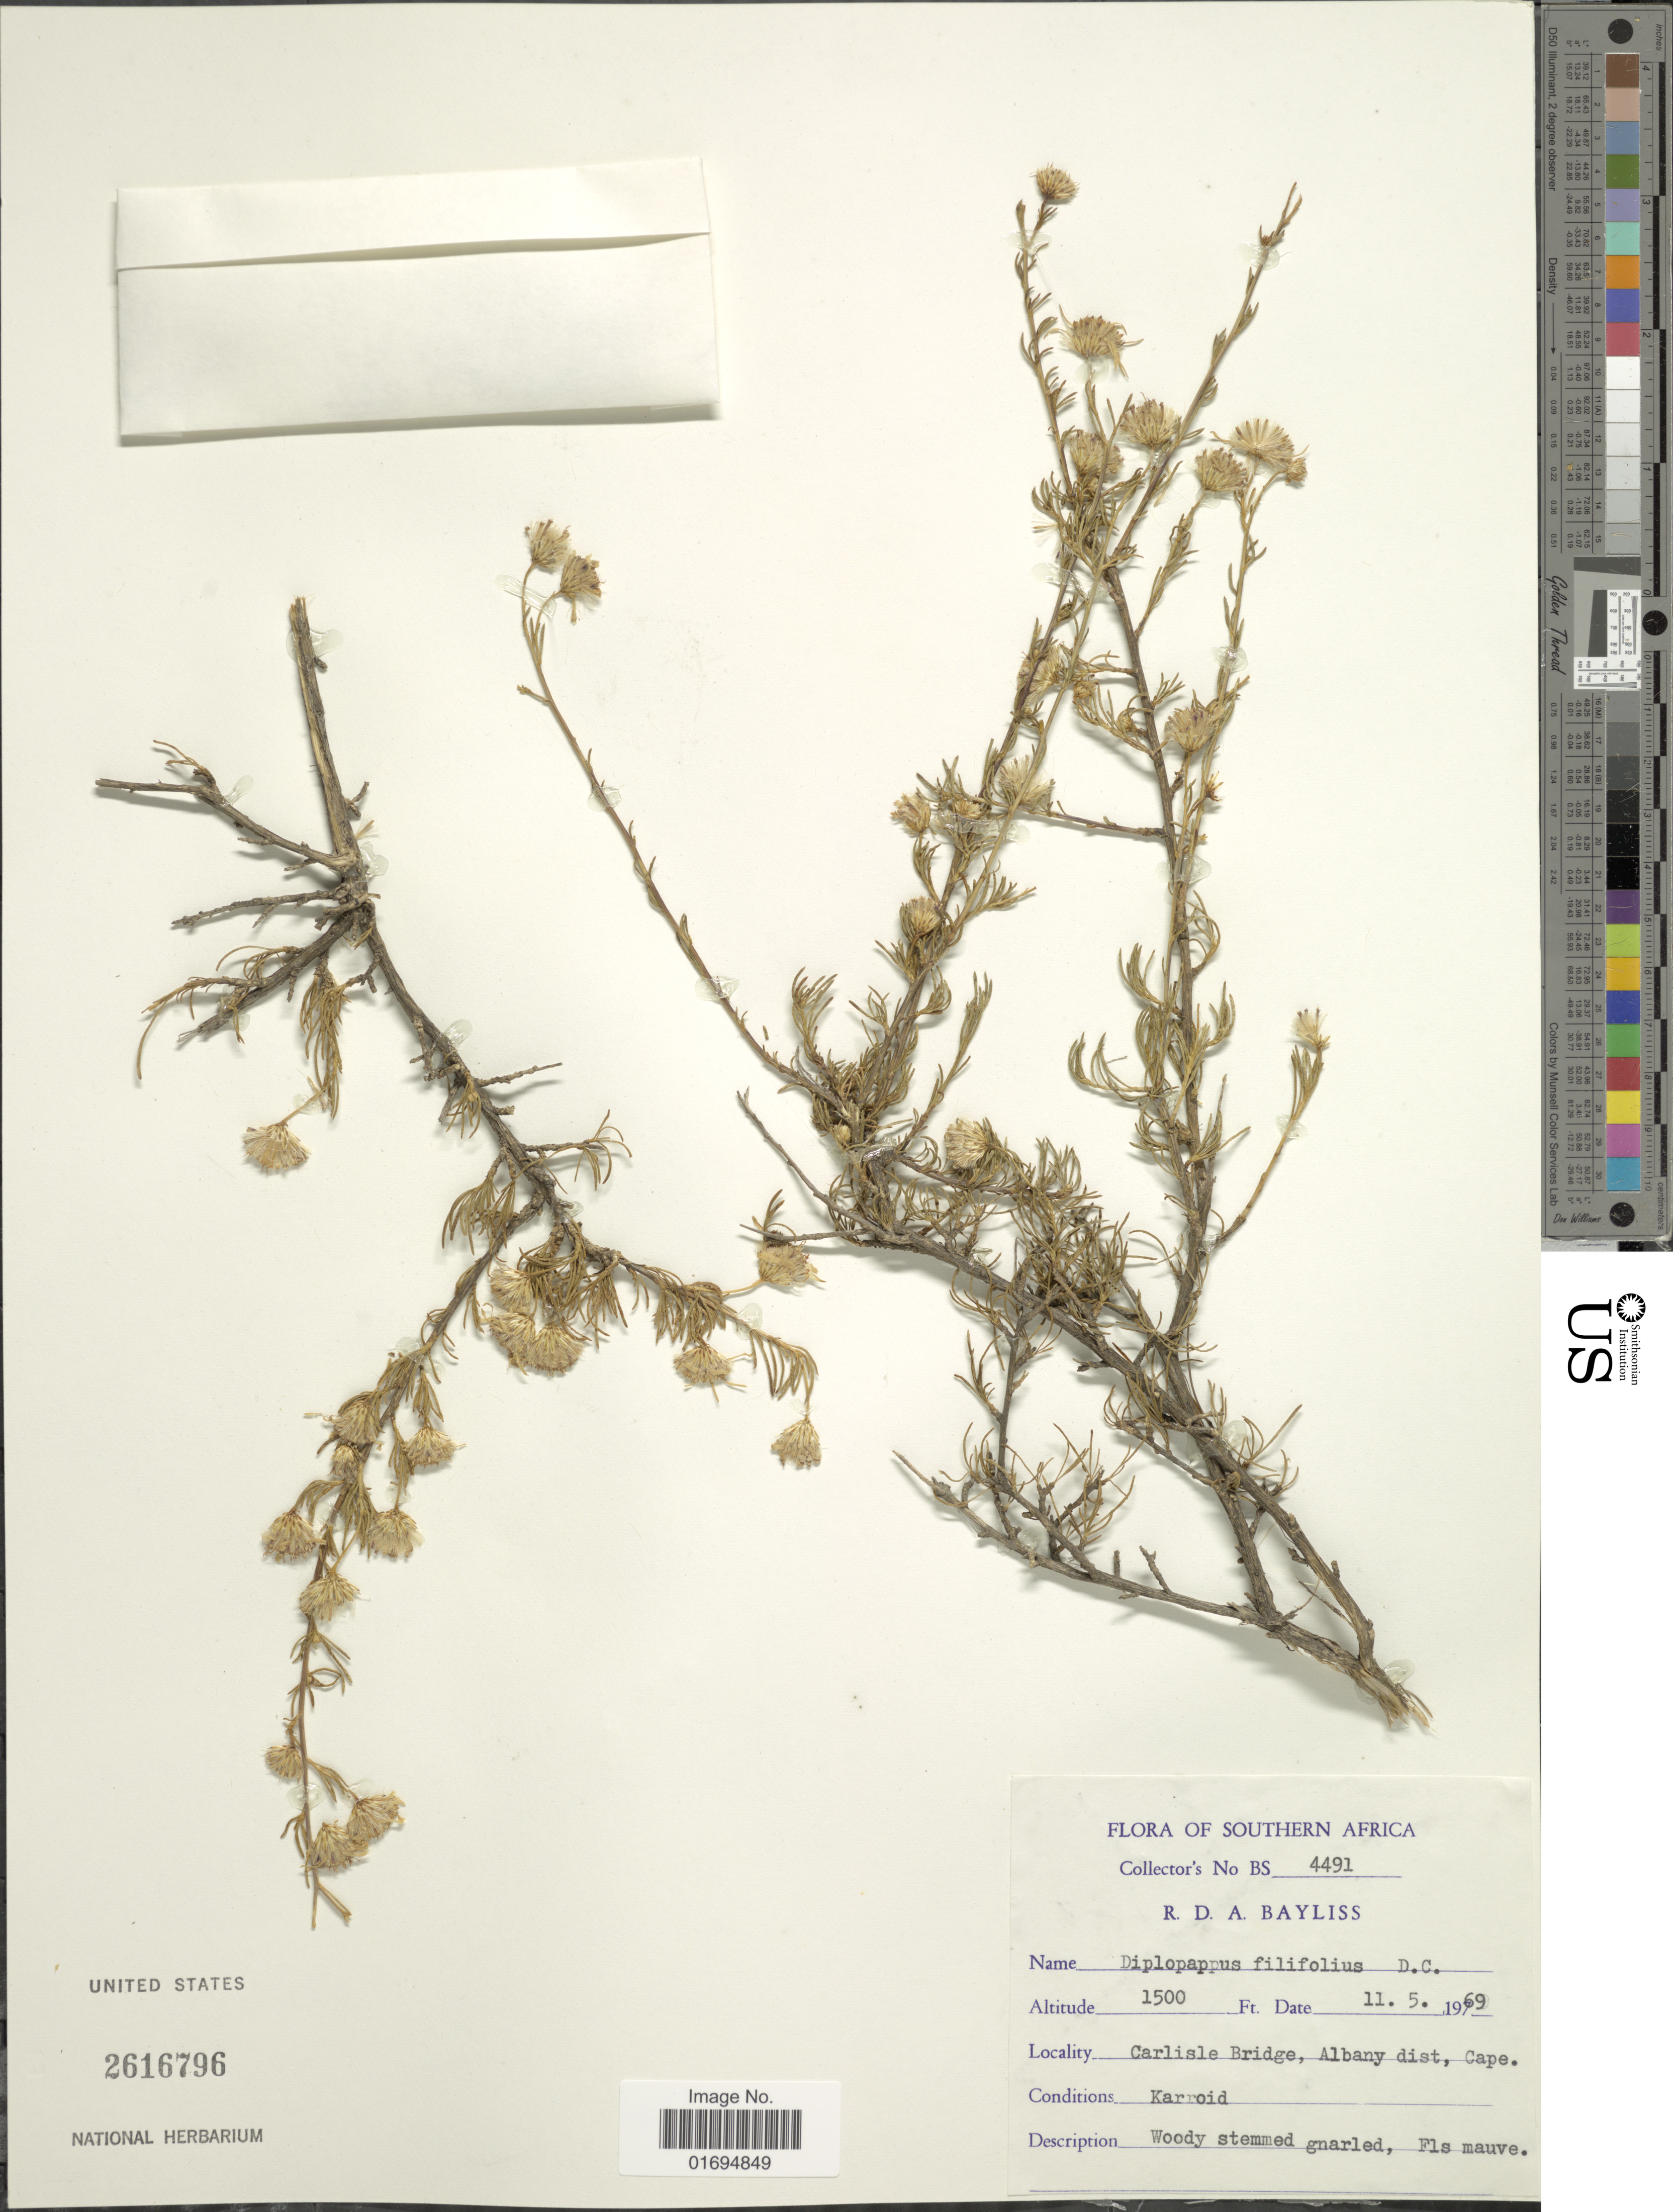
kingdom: Plantae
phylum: Tracheophyta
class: Magnoliopsida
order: Asterales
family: Asteraceae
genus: Felicia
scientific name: Felicia filifolia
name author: (Vent.) Burtt Davy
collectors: R. Bayliss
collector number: BS4491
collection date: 1969-05-11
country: South Africa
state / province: Eastern Cape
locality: Southern Africa, Carlisle Bridge, Albany dist, Cape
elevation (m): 457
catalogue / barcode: US 2616796